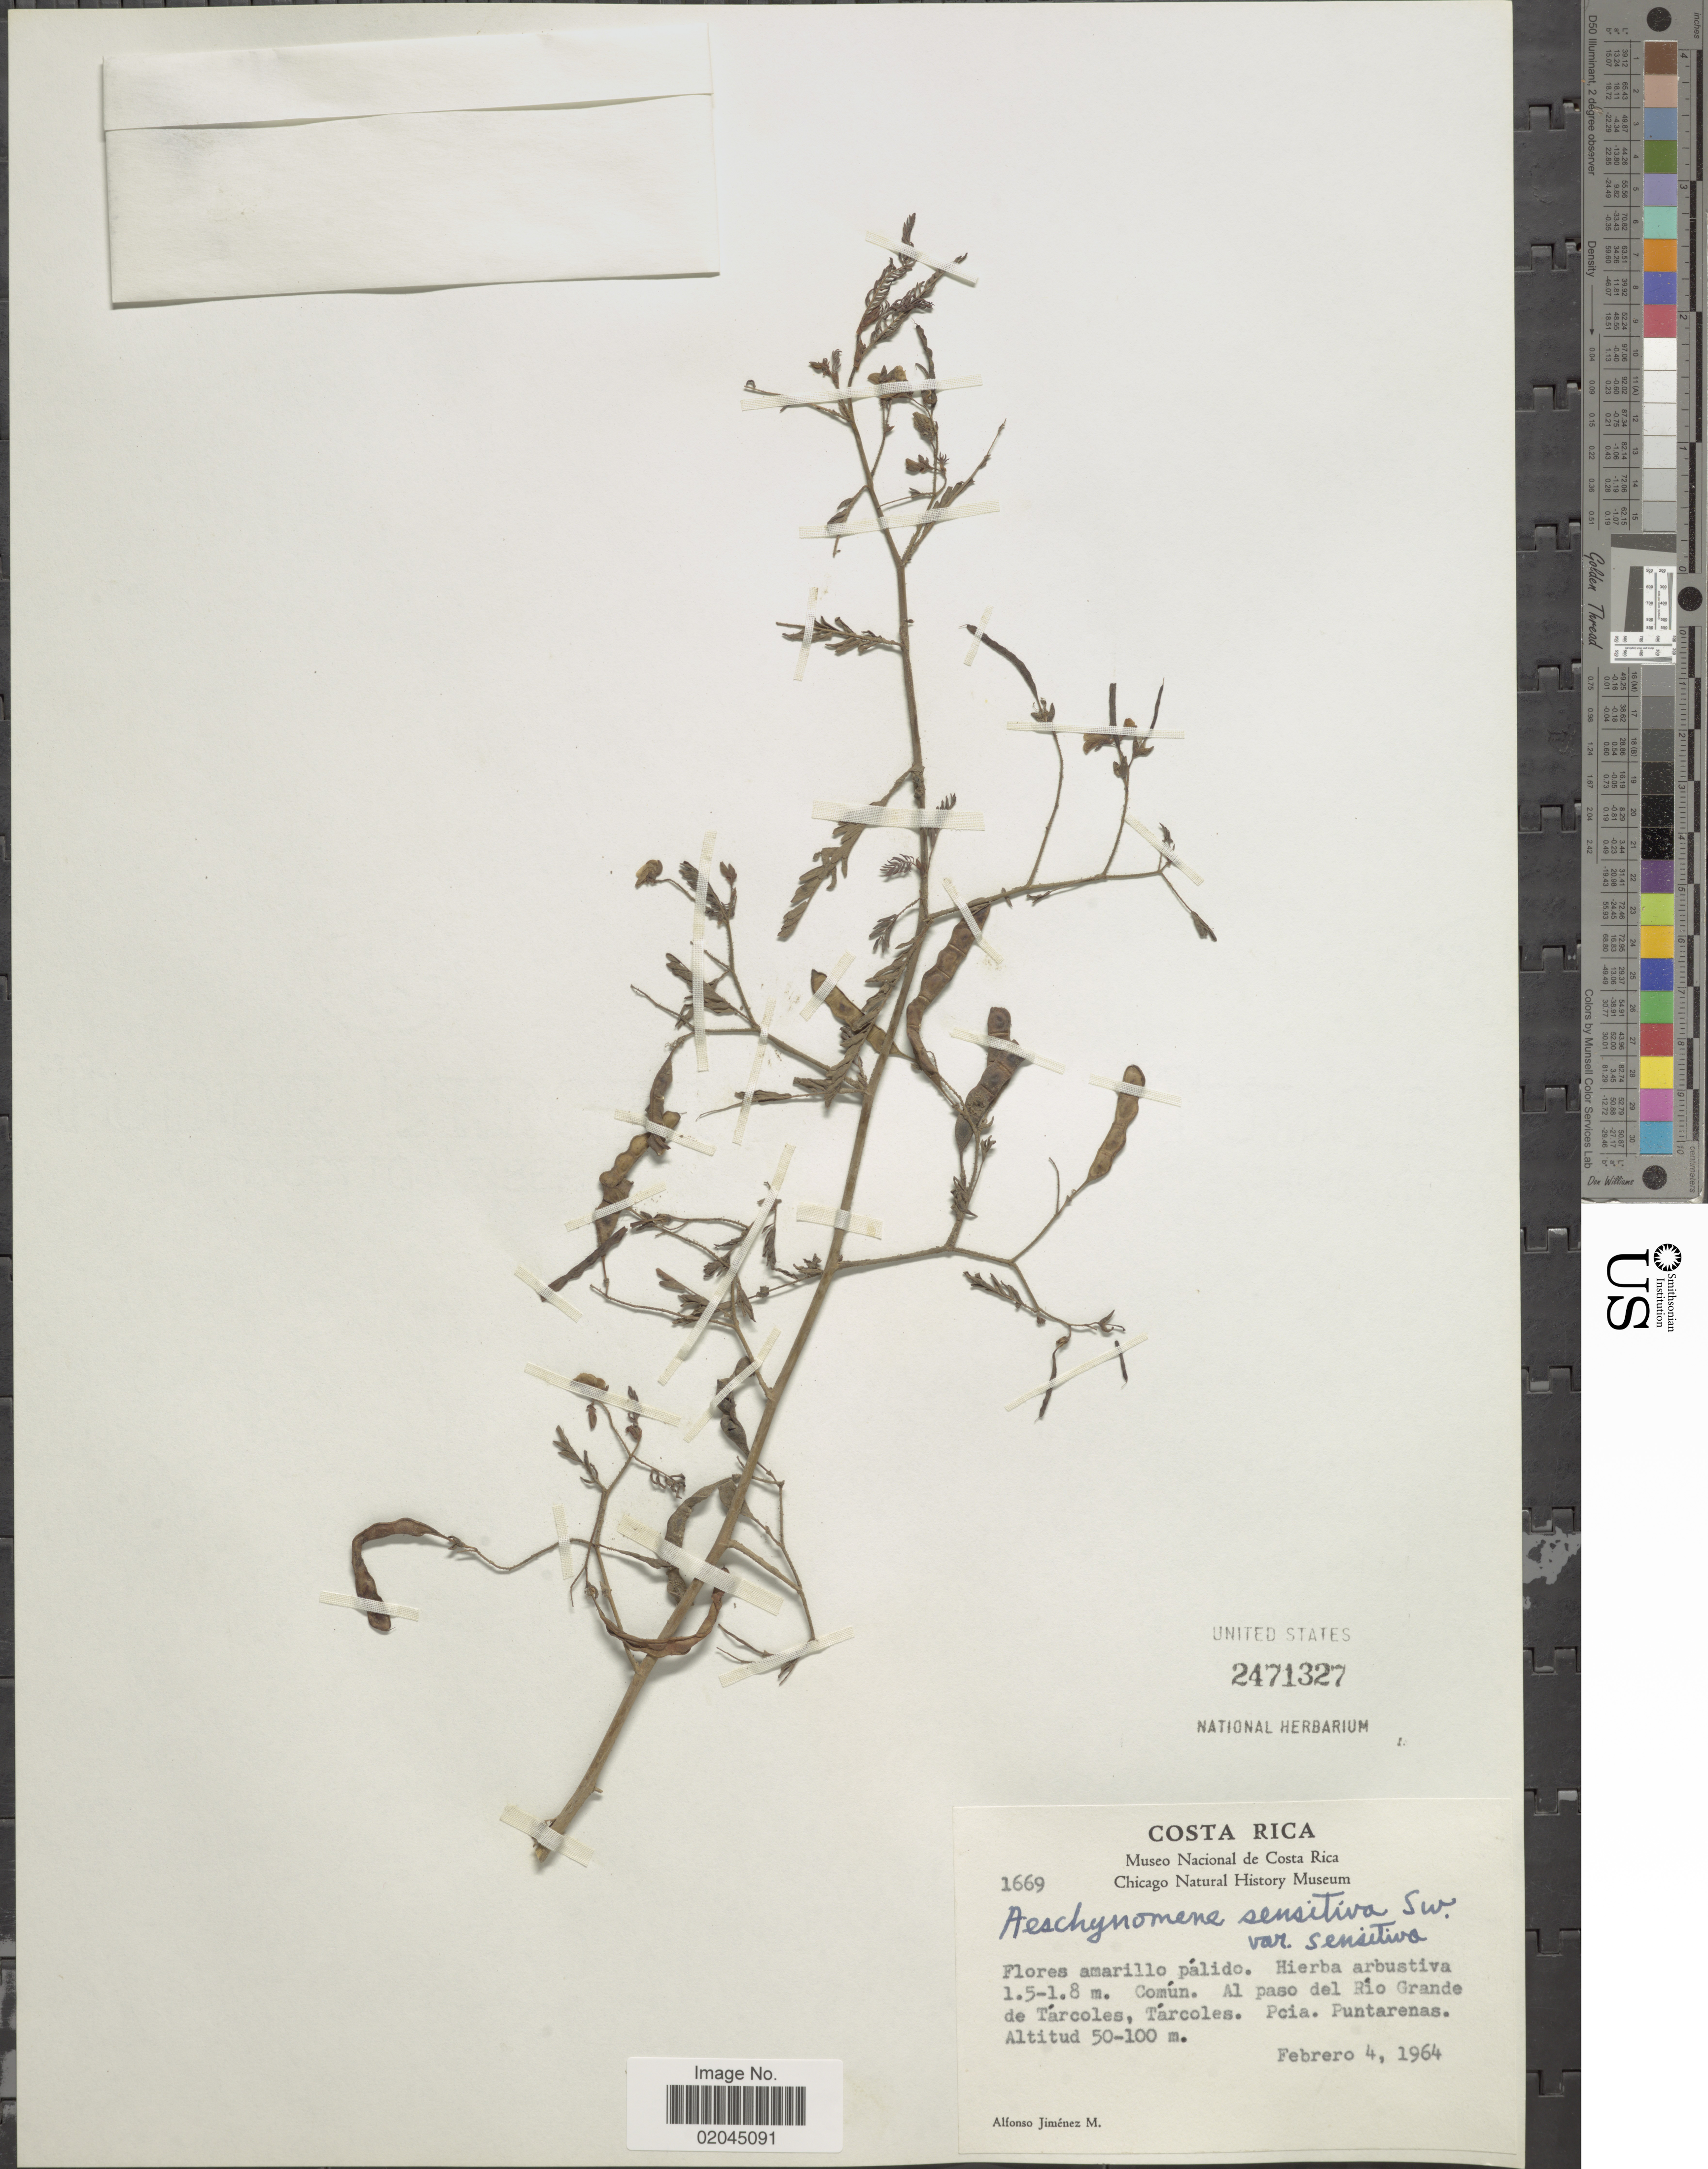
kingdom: Plantae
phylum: Tracheophyta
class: Magnoliopsida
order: Fabales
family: Fabaceae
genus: Aeschynomene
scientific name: Aeschynomene sensitiva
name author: Sw.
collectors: A. Jimenez M.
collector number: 1669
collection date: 1964-02-04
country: Costa Rica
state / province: Puntarenas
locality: Comun. Al paso del Rio Grande de Tarcoles, Tarcoles, Pcia. Puntarenas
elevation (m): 50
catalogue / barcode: US 2471327